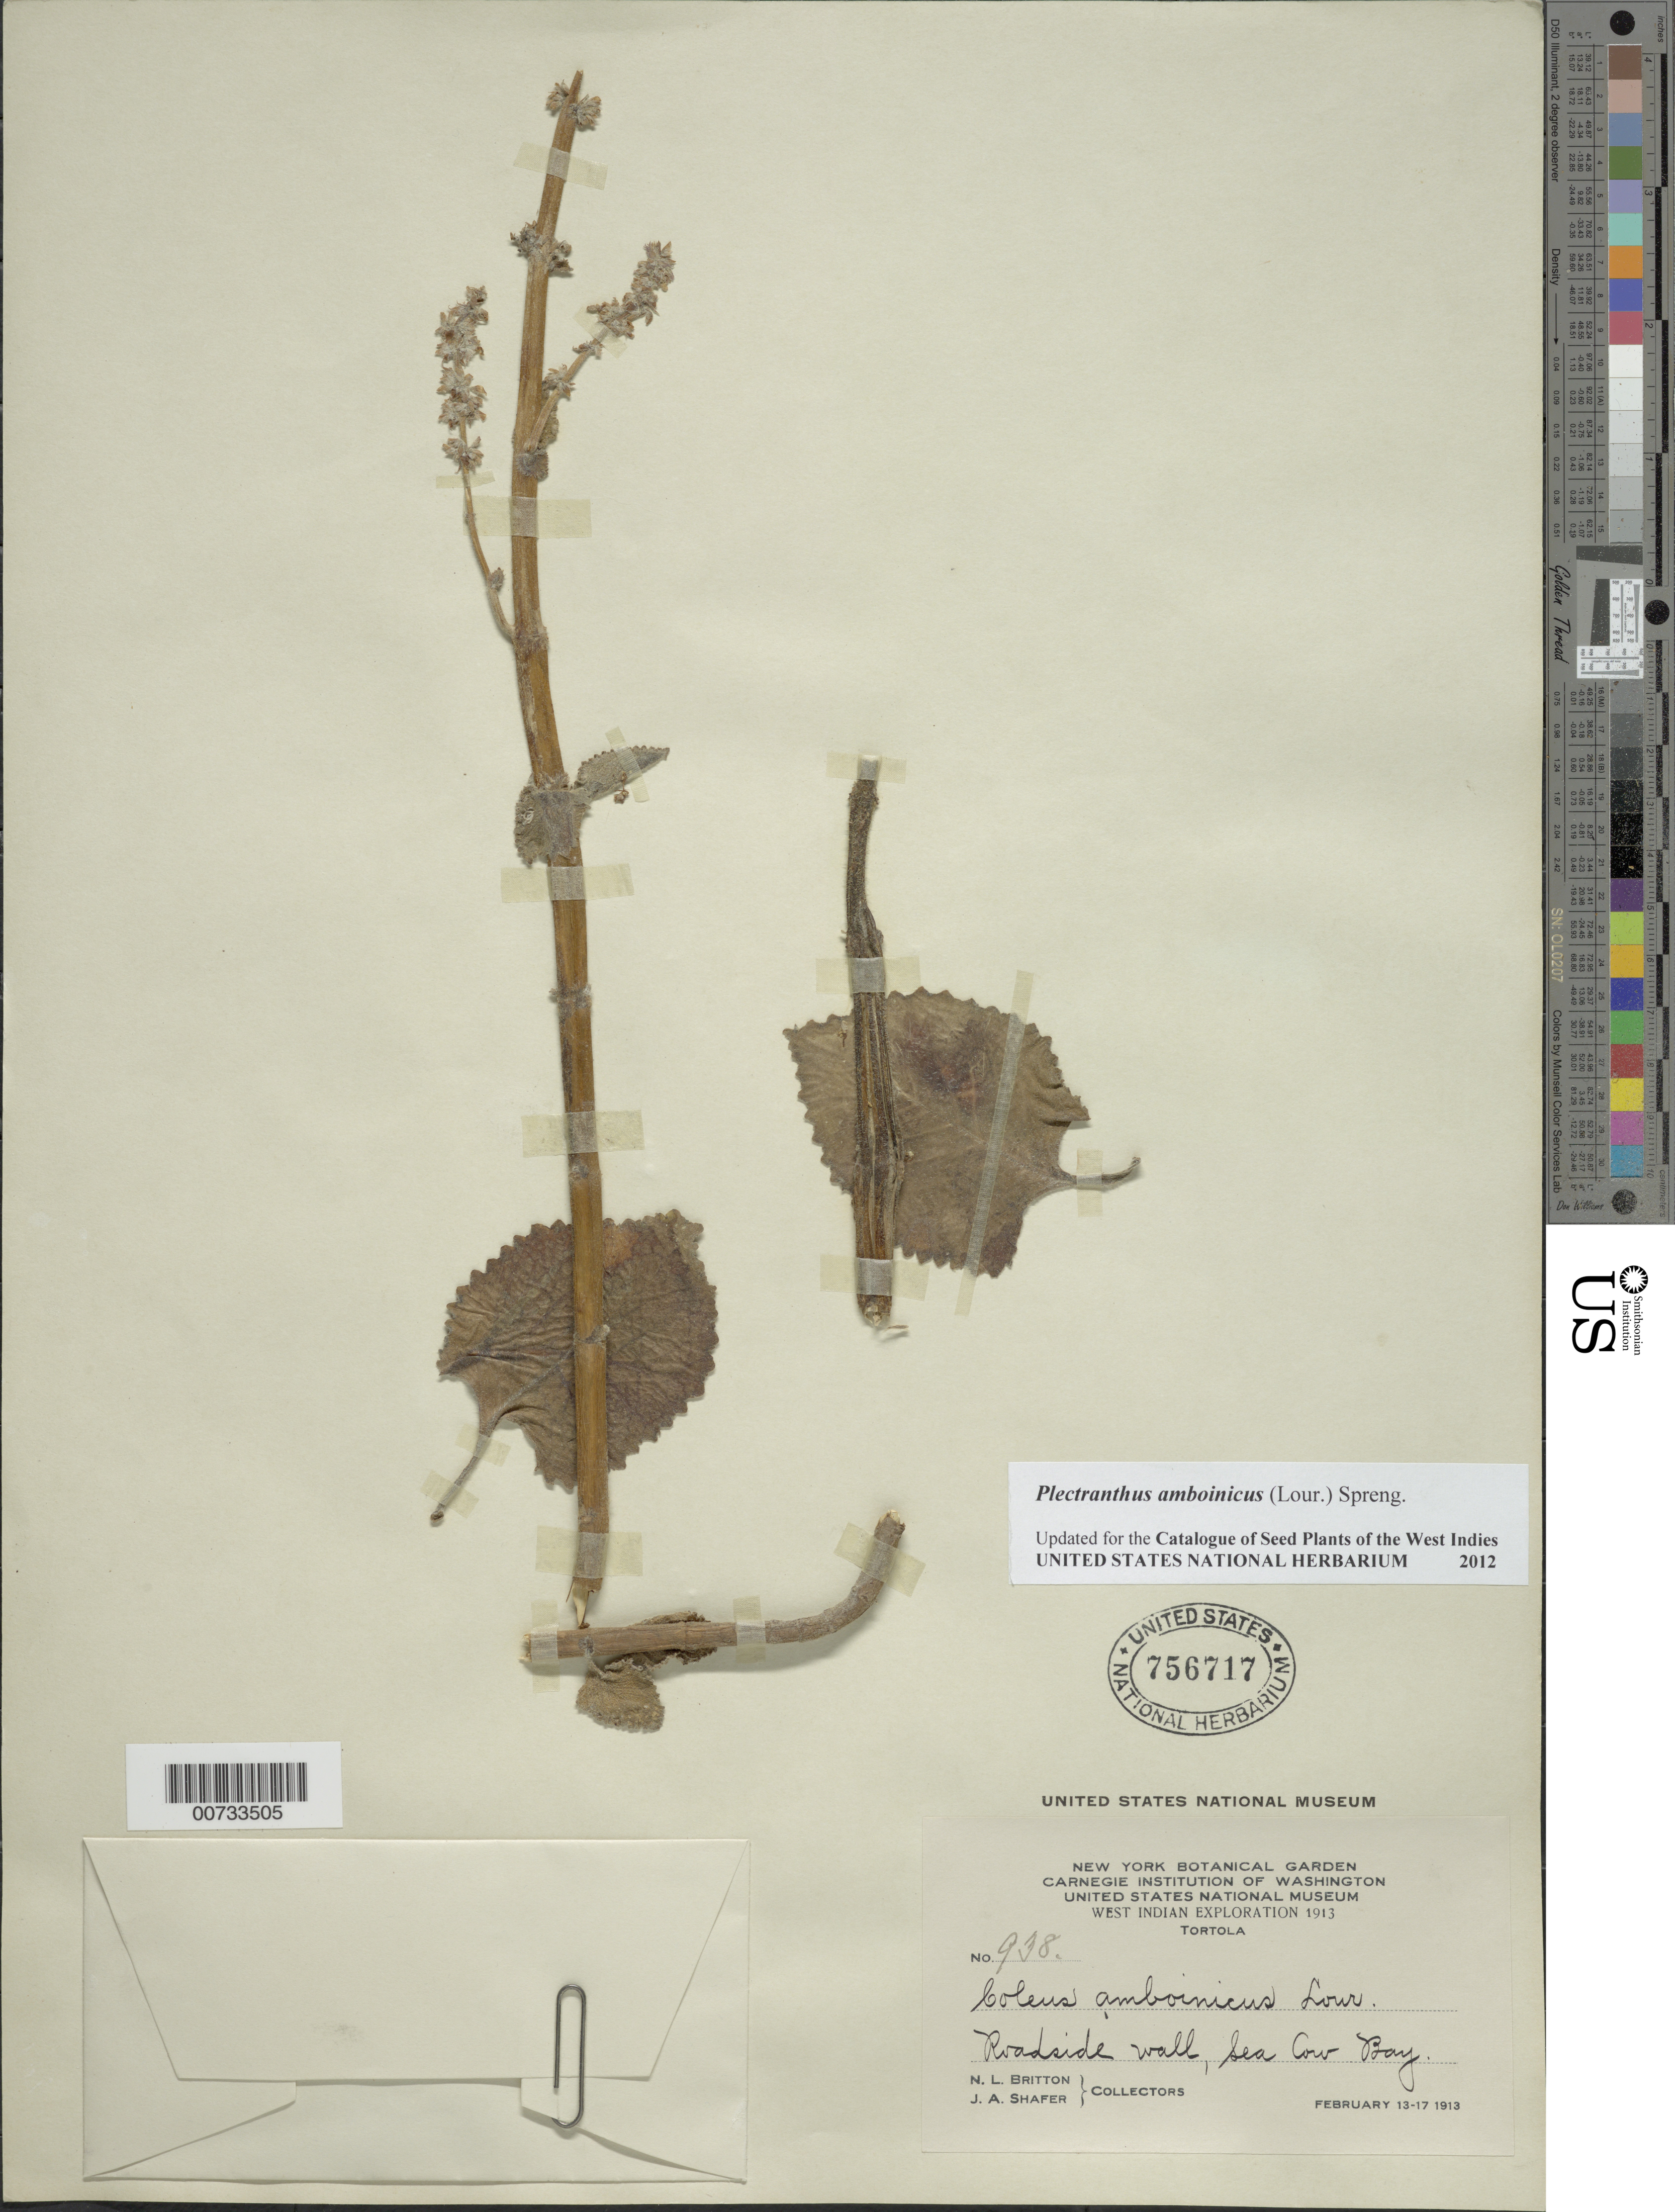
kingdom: Plantae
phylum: Tracheophyta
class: Magnoliopsida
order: Lamiales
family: Lamiaceae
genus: Plectranthus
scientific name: Plectranthus amboinicus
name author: (Lour.) Spreng.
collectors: N. Britton & J. A. Shafer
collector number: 938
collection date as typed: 13 Feb 1913 to 17 Feb 1913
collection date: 1913-02-13/1913-02-17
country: British Virgin Islands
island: Tortola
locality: Sea Cow Bay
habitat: Roadside wall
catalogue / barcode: US 756717